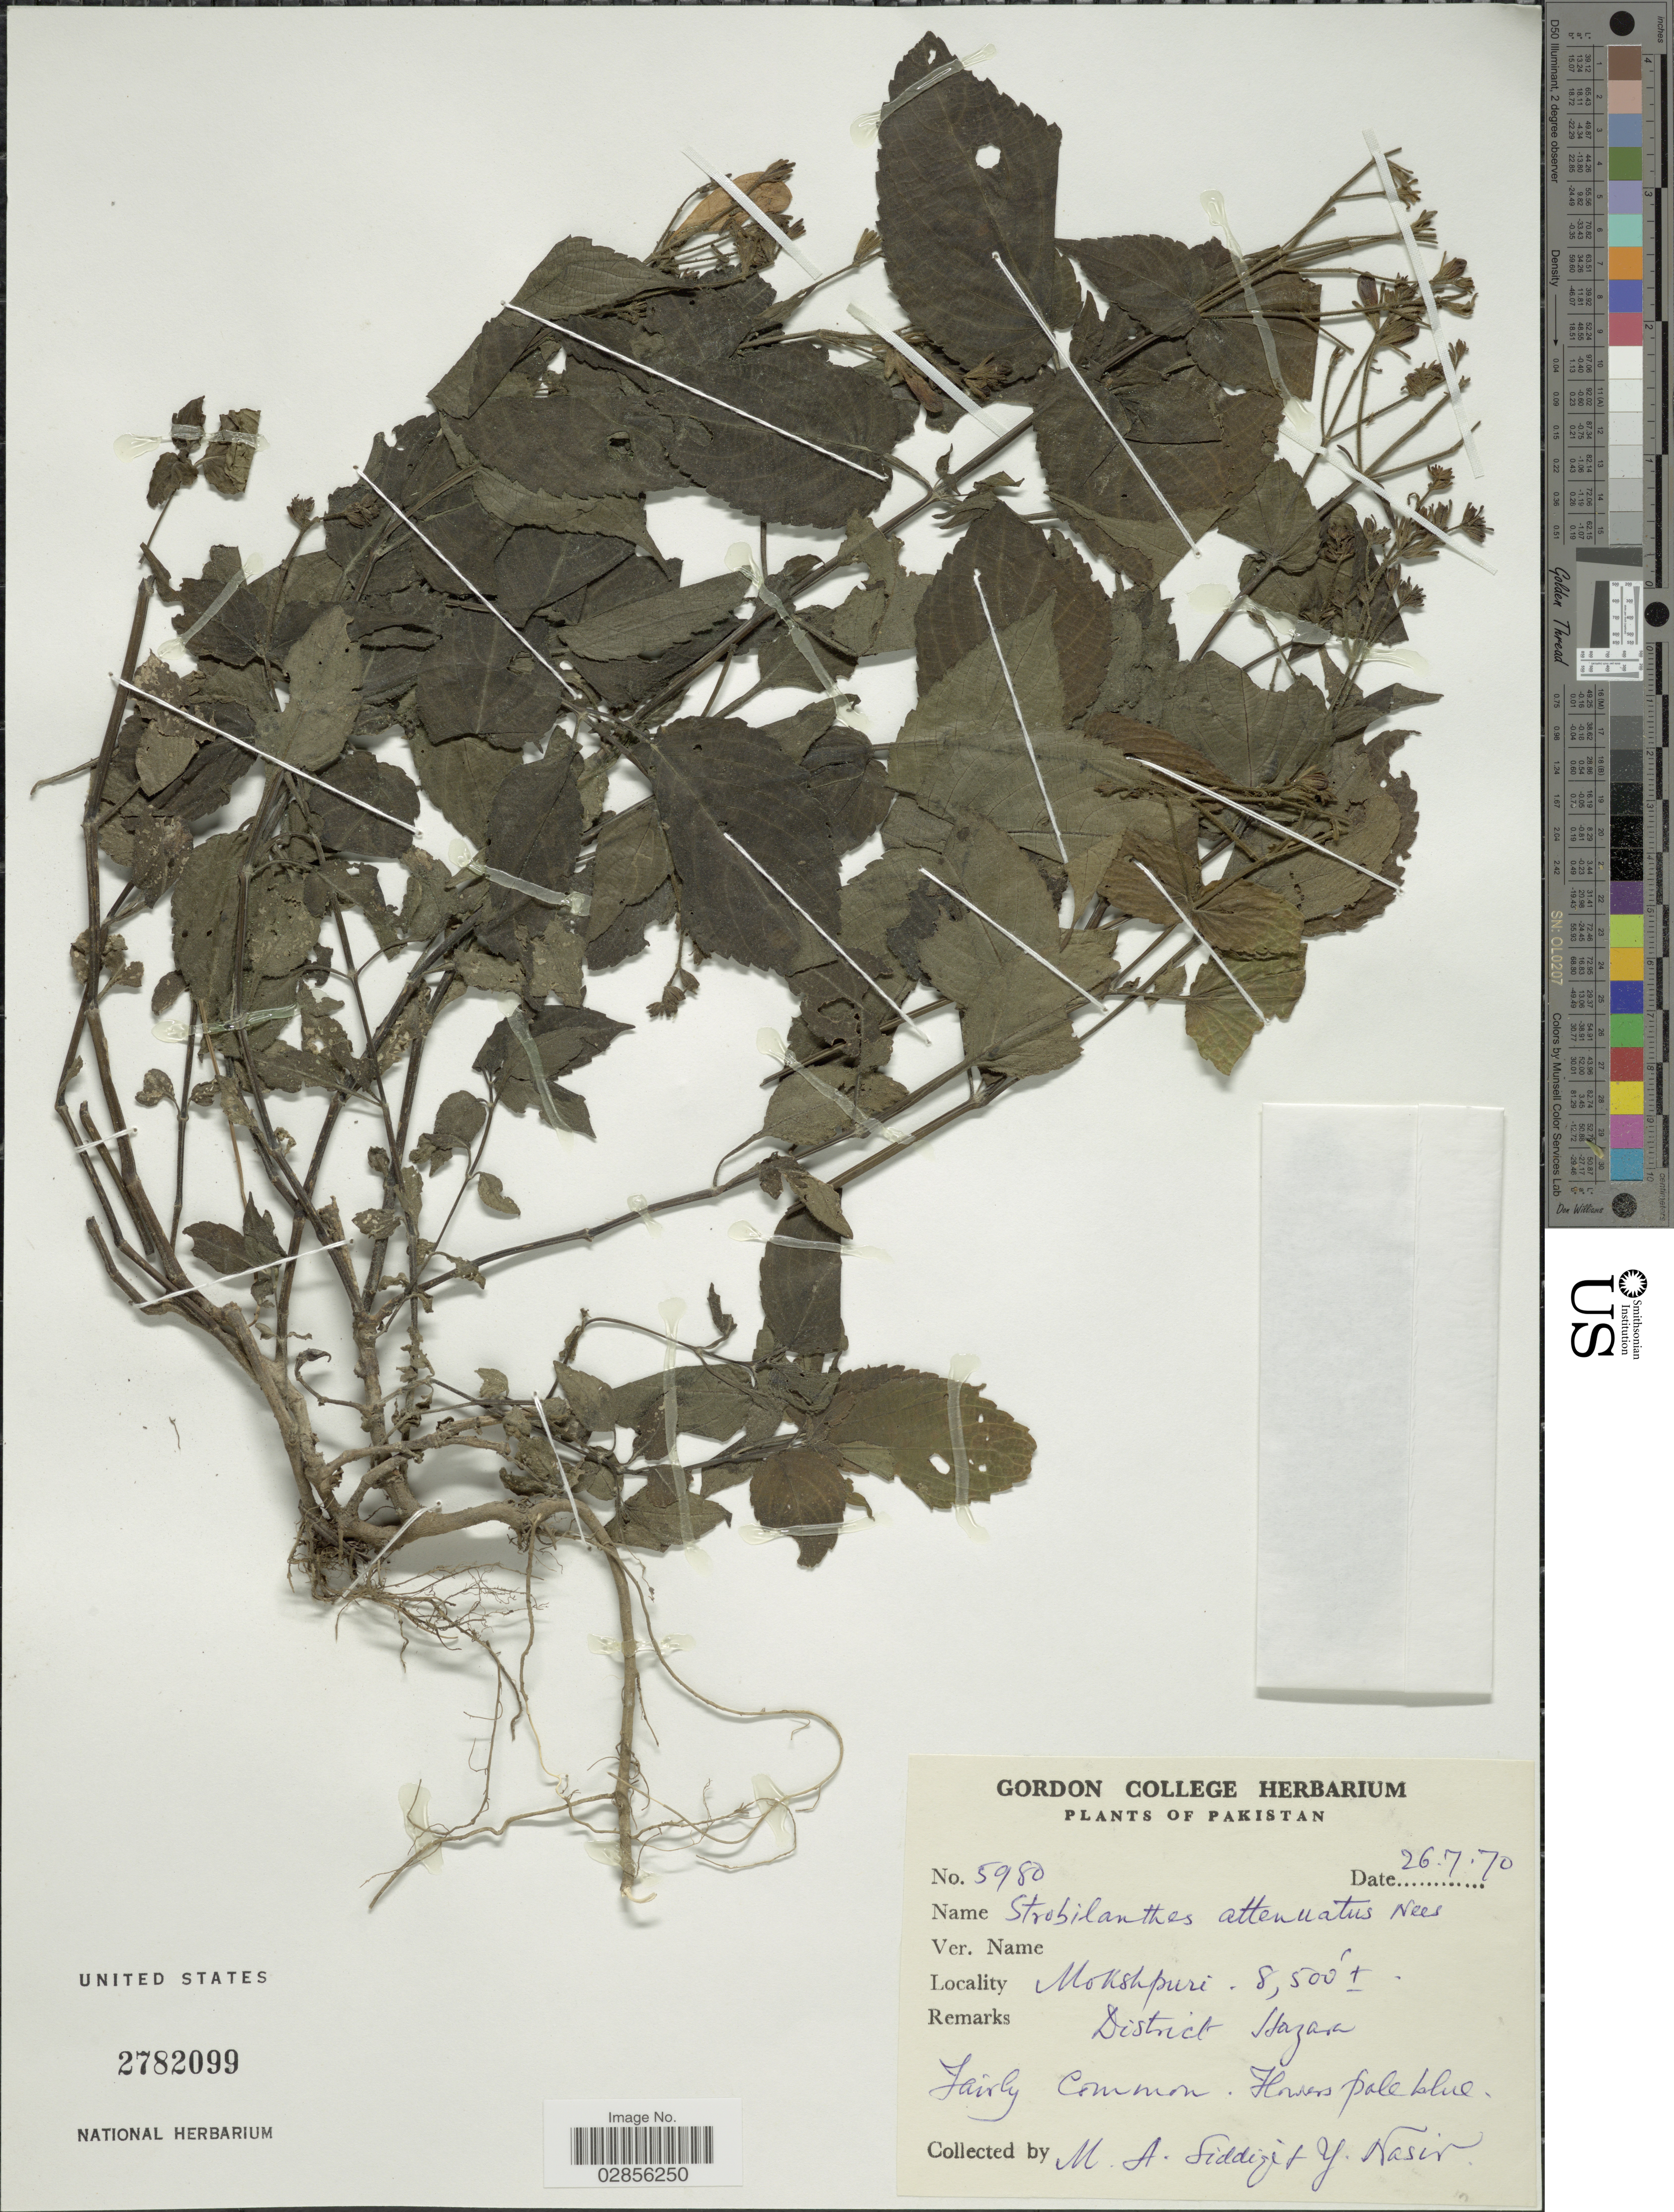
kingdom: Plantae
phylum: Tracheophyta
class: Magnoliopsida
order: Lamiales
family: Acanthaceae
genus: Strobilanthes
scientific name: Strobilanthes attenuata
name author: (Wall. ex Nees) Jacq. ex Nees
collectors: M. Siddiqi & Y. Nasir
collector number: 5980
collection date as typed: Transcribed d/m/y: 26/7/70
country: Pakistan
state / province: Khyber Pakhtunkhwa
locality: Mokshpuri. District Hazara.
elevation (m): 2591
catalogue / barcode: US 2782099